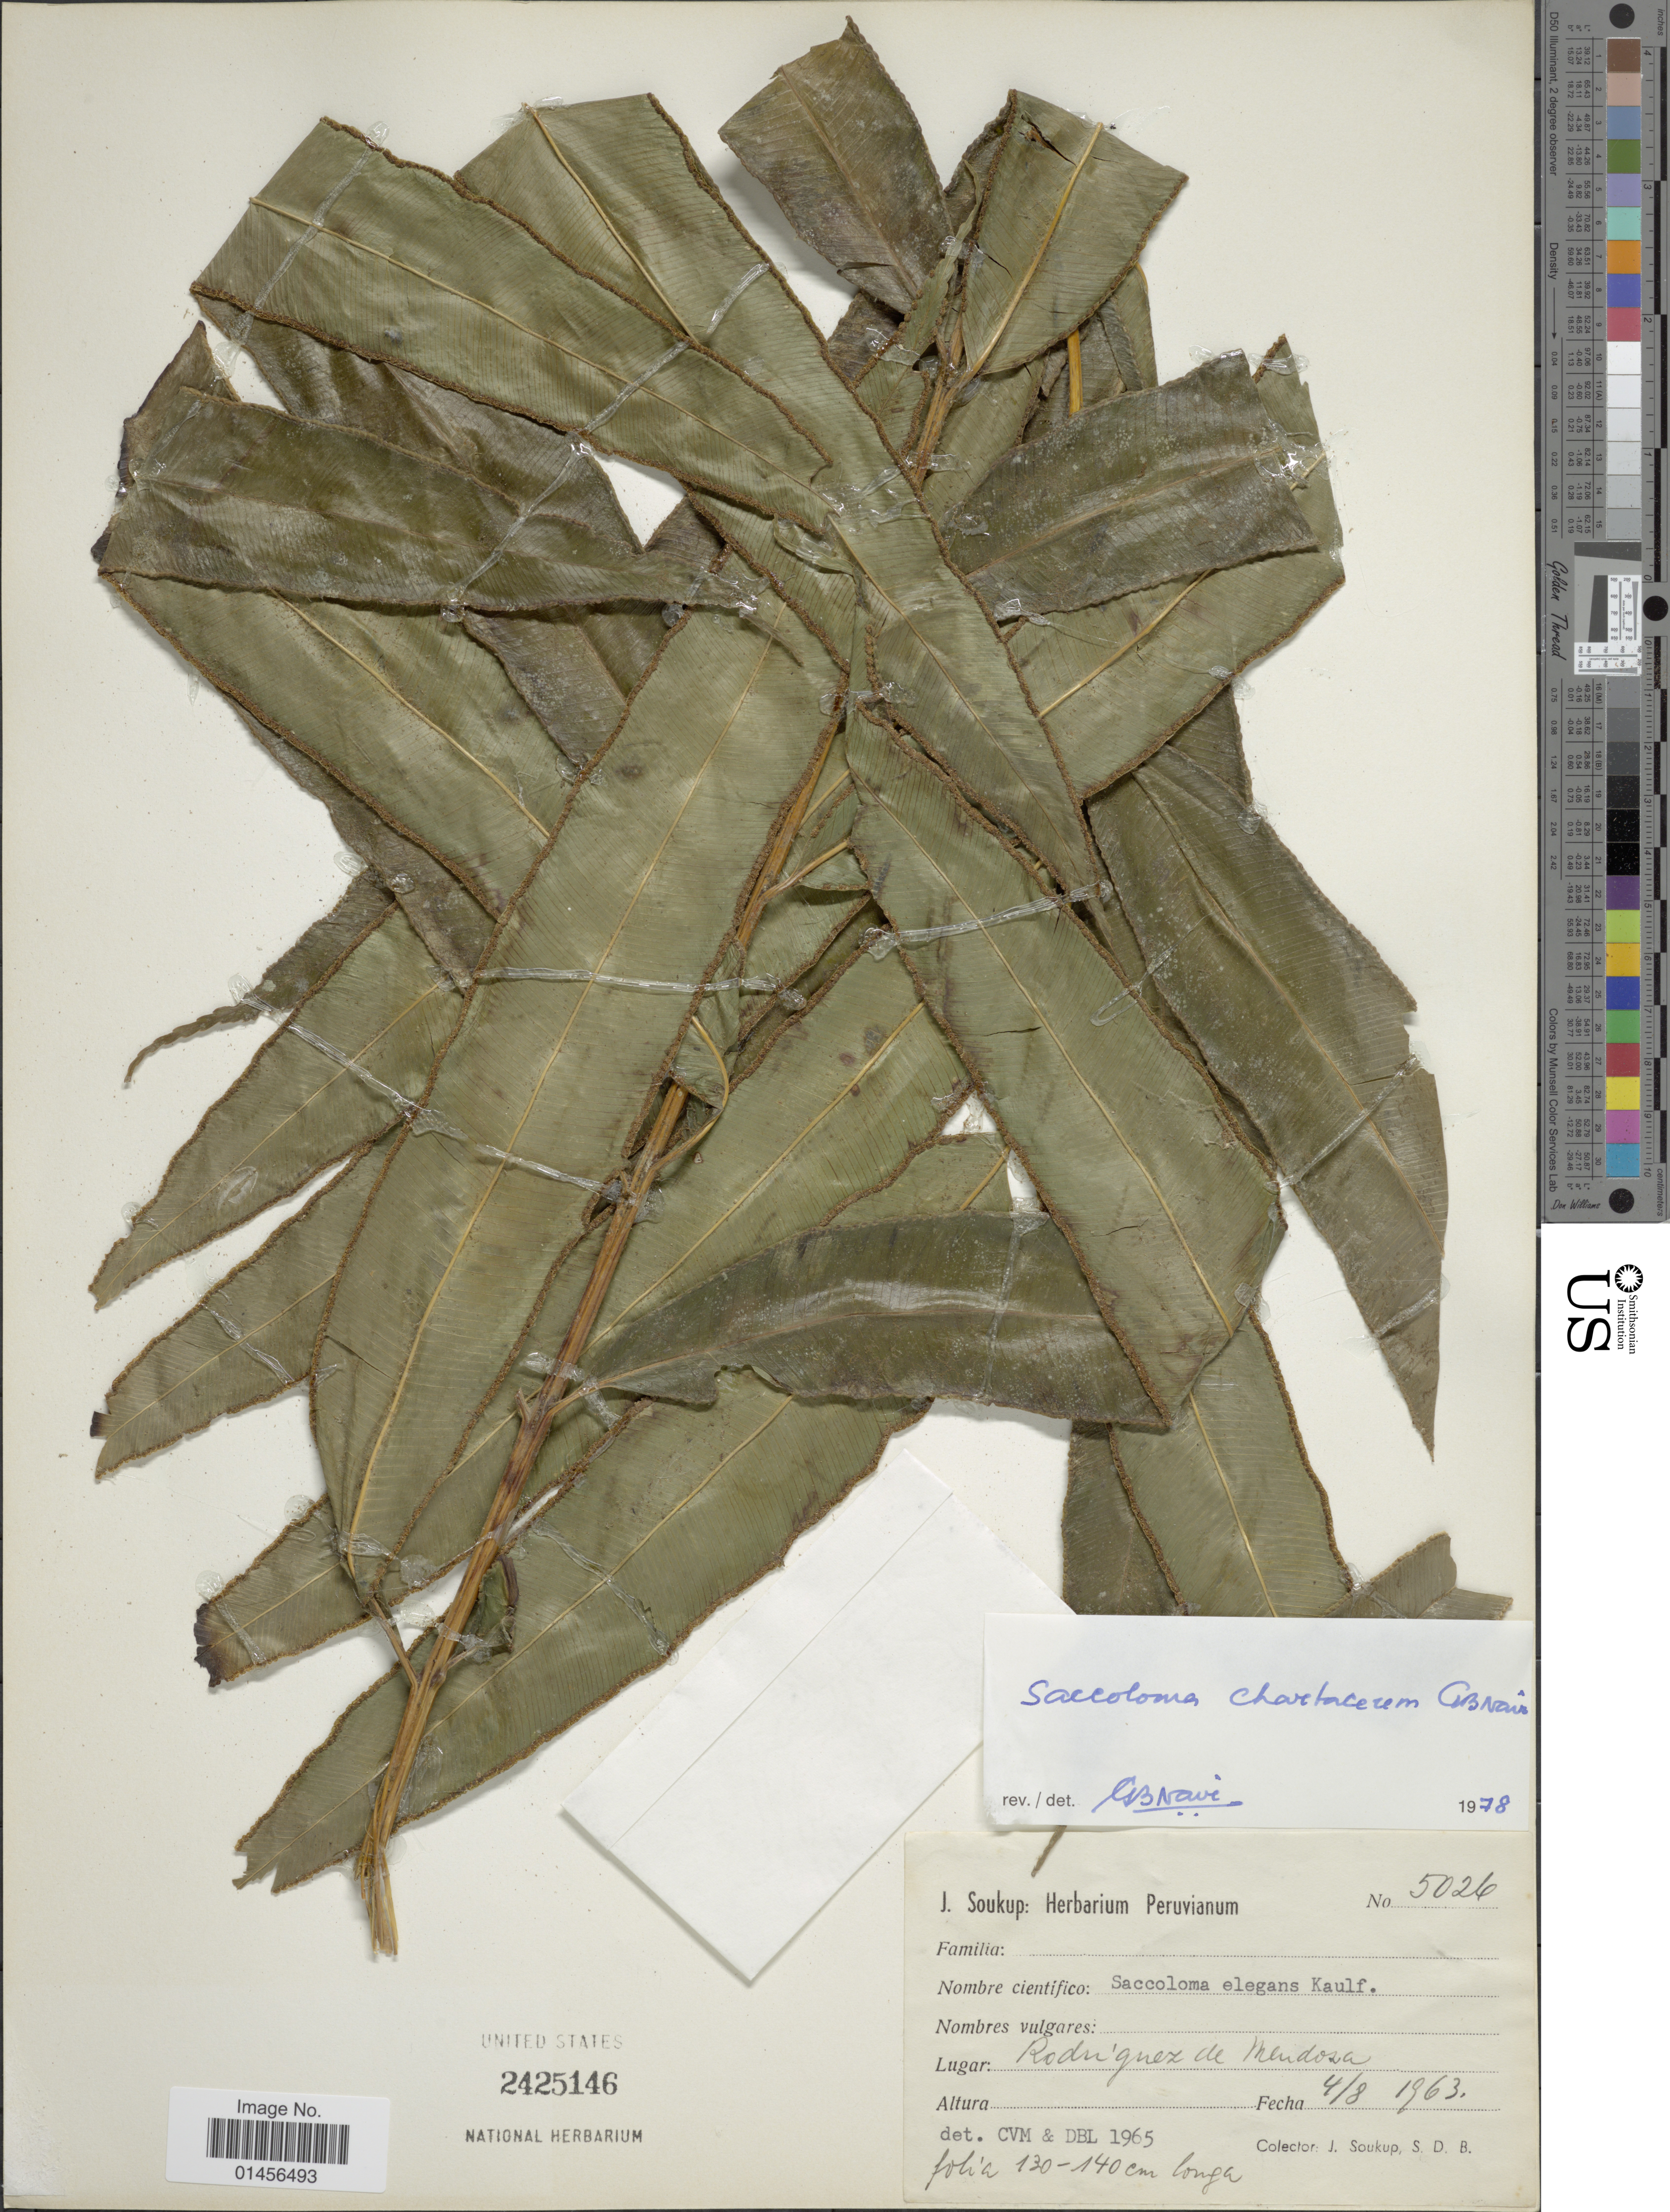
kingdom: Plantae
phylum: Tracheophyta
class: Polypodiopsida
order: Polypodiales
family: Saccolomataceae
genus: Saccoloma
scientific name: Saccoloma elegans subsp. chartaceum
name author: Cremers & K.U. Kramer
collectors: J. Soukup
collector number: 5026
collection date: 1963-08-04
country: Peru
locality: Rodríguez de Mendoza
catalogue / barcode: US 2425146